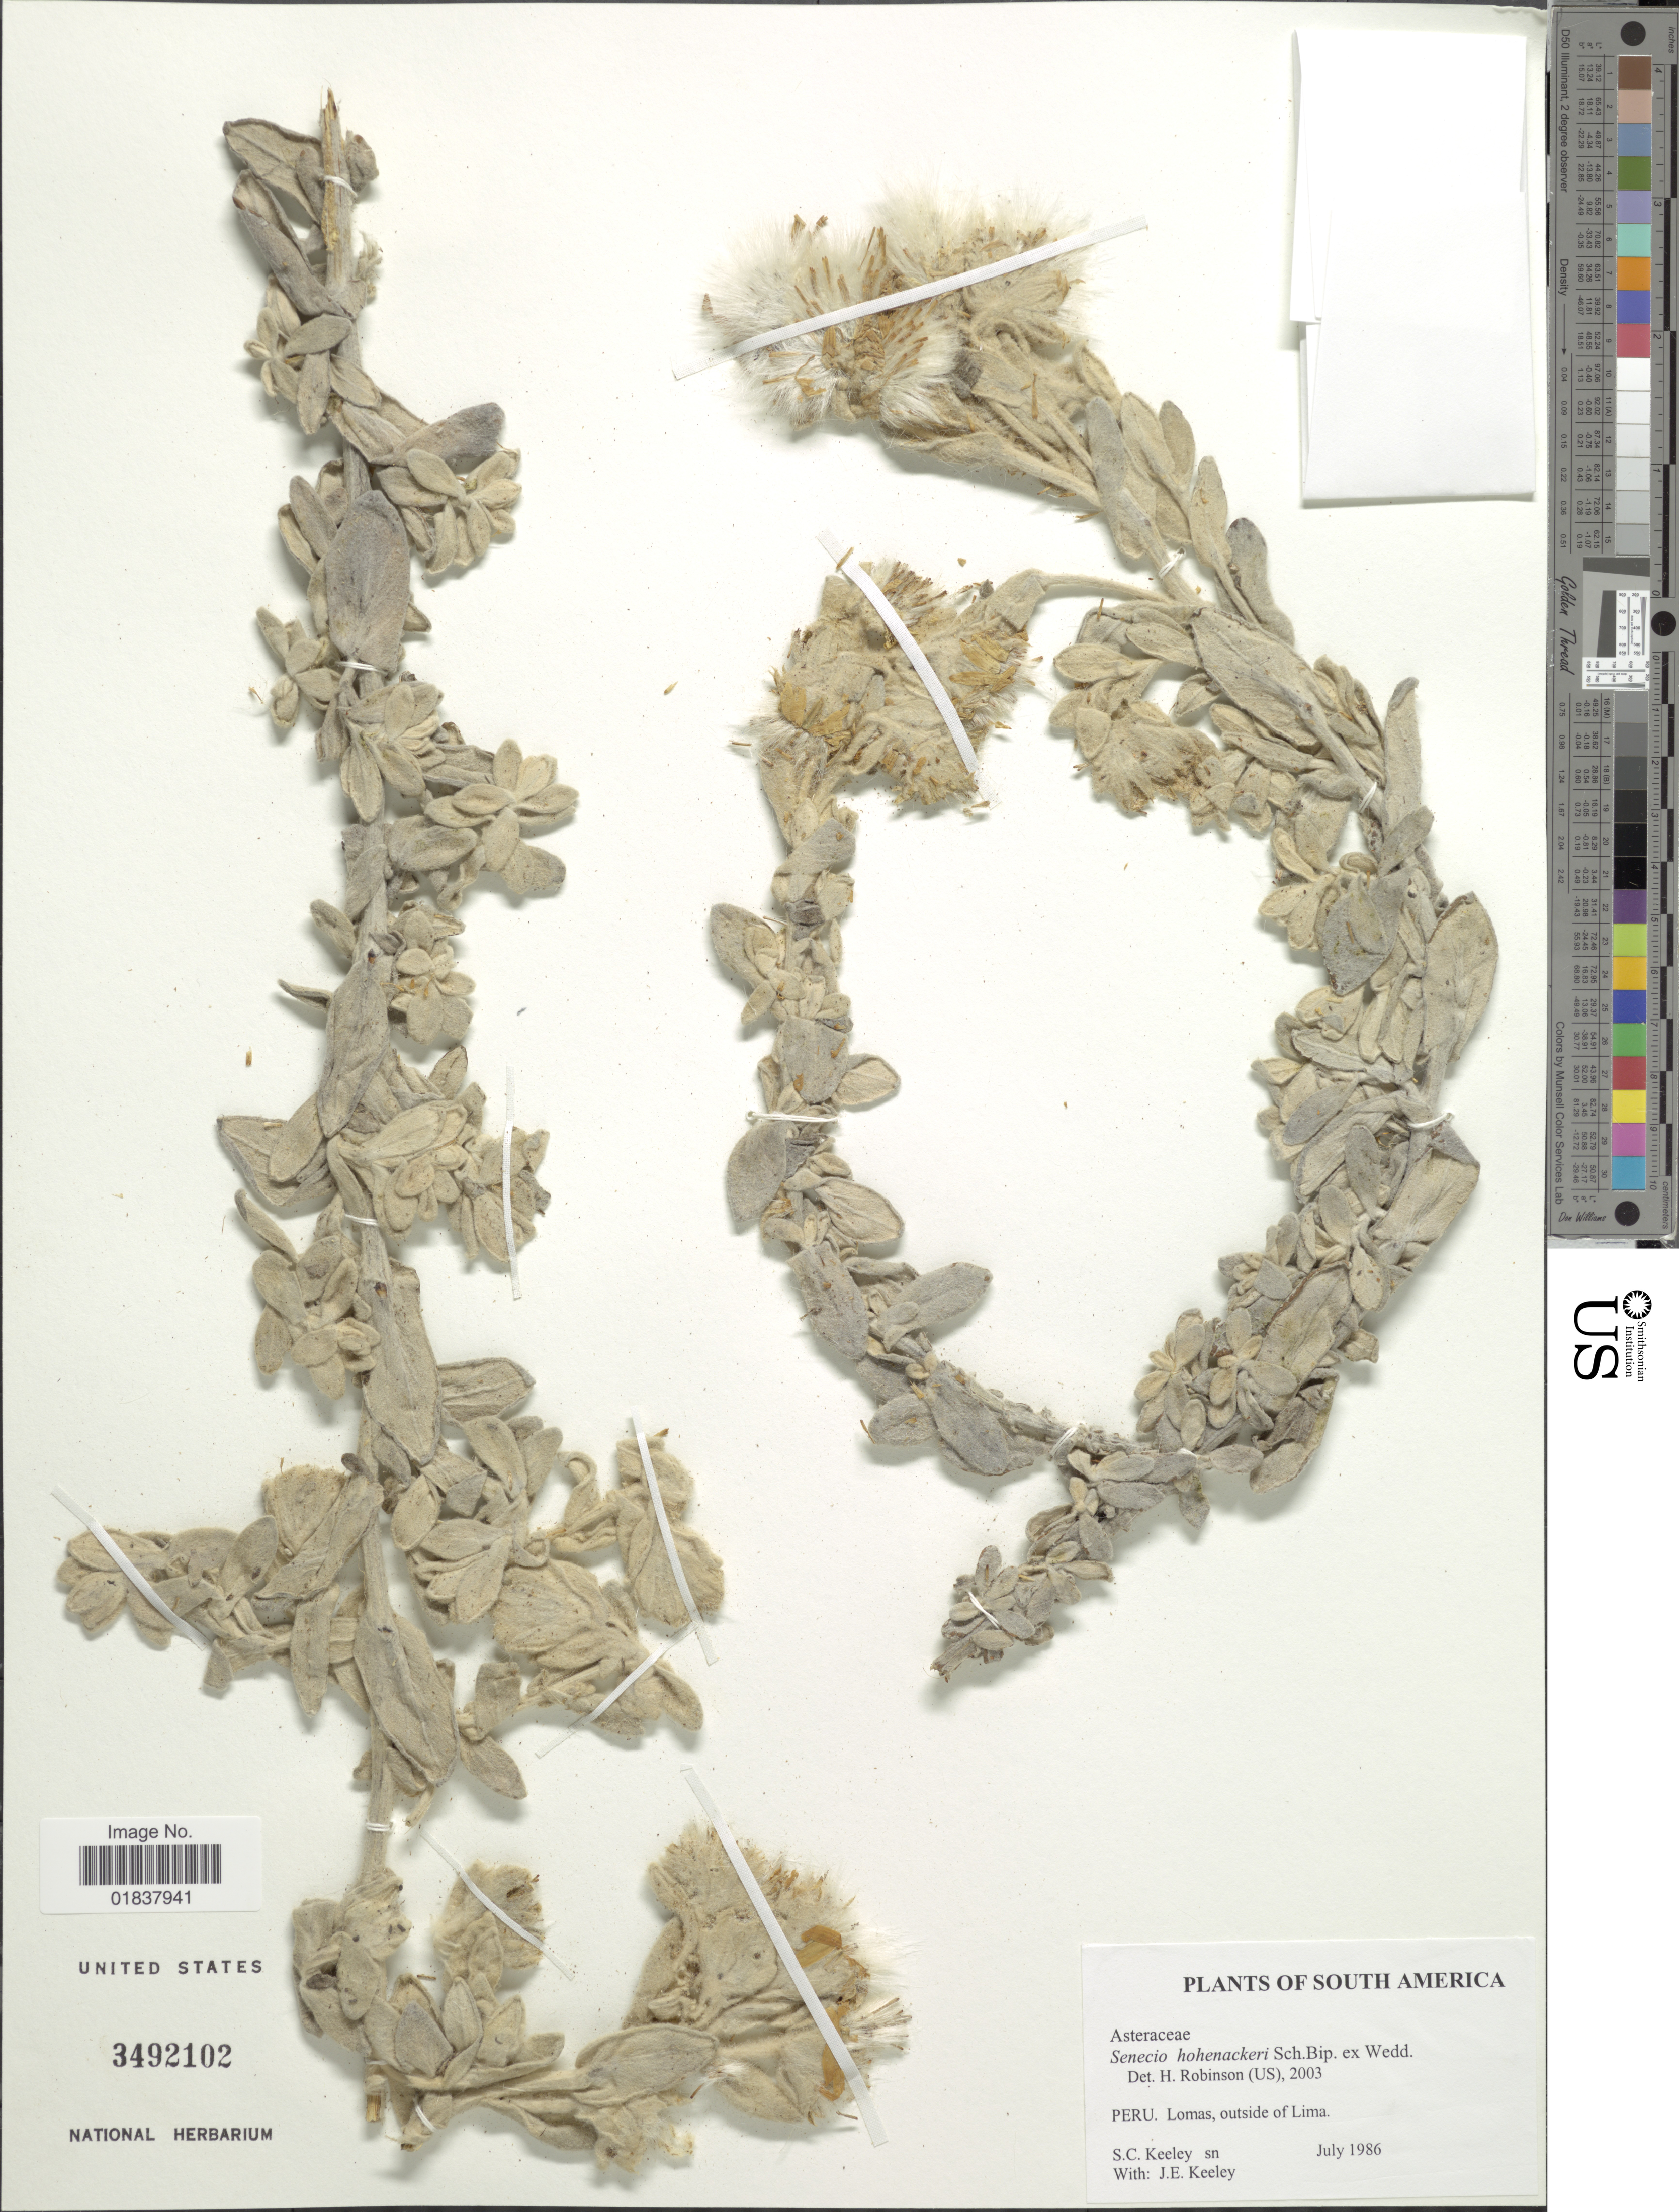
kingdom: Plantae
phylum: Tracheophyta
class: Magnoliopsida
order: Asterales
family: Asteraceae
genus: Senecio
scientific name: Senecio hohenackeri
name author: Sch. Bip.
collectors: S. C. Keeley & J. E. Keeley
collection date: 1986-07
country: Peru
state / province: Lima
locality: South America, Lomas, outside of Lima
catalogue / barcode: US 3492102